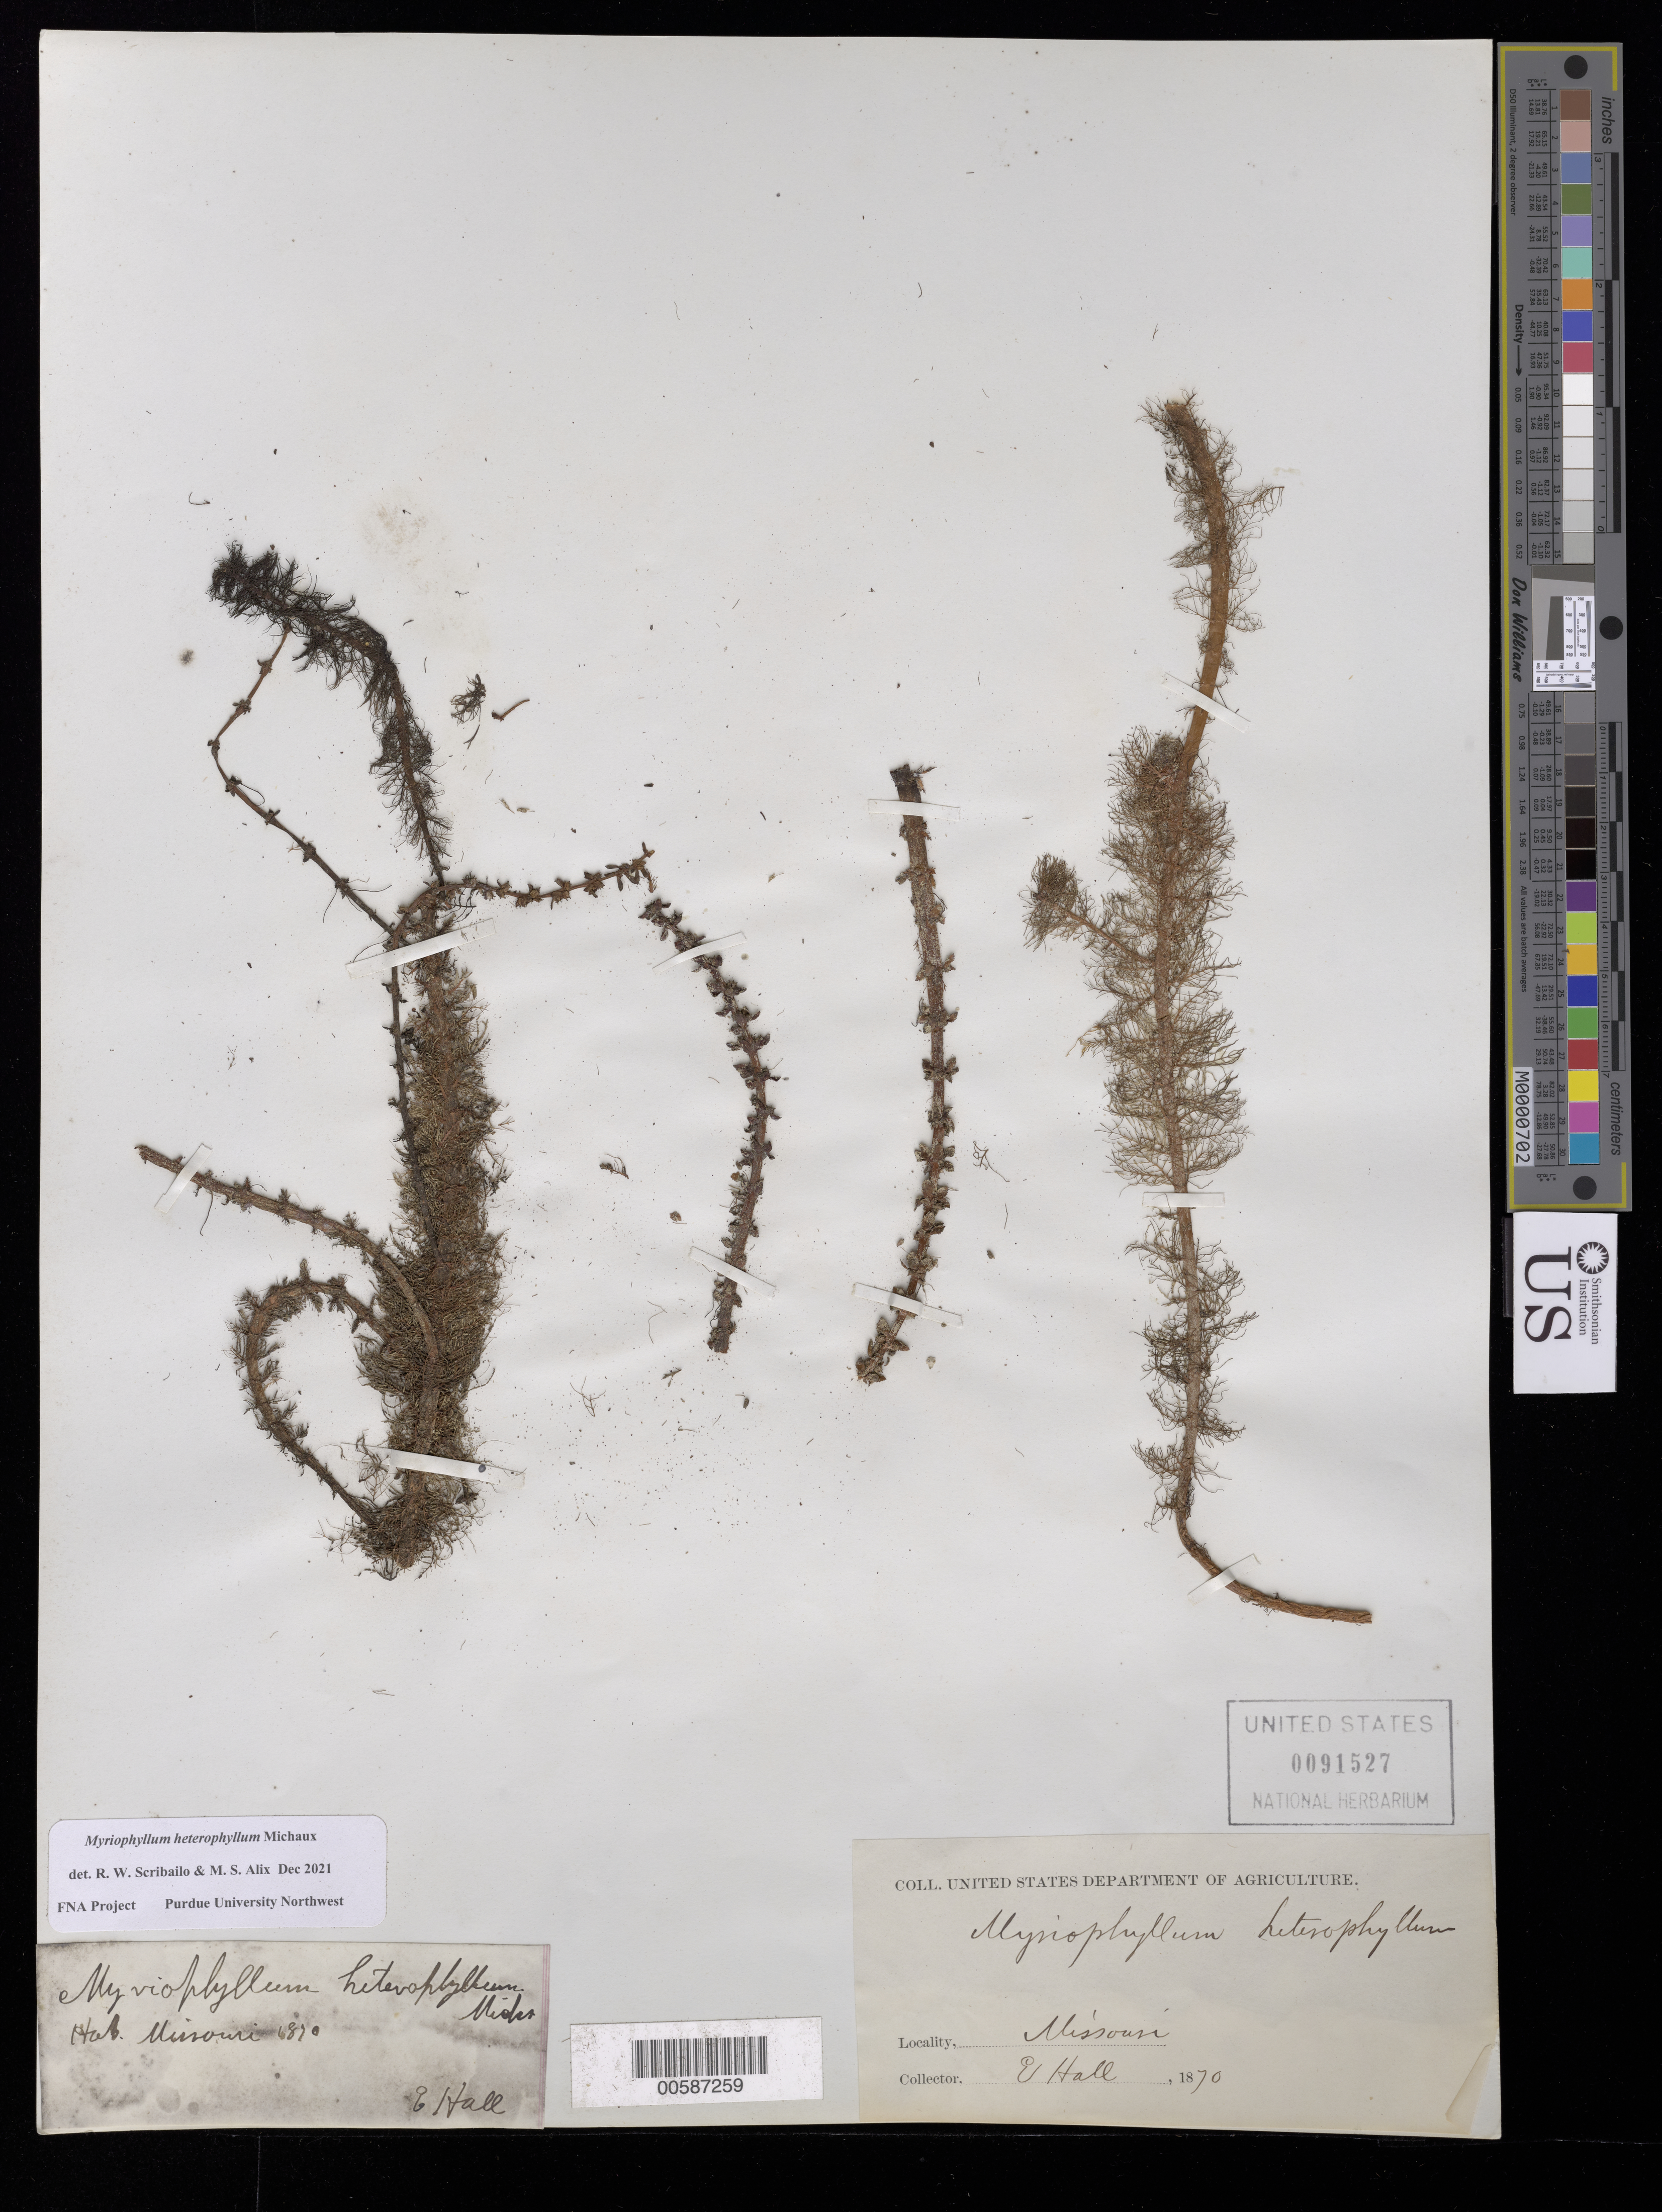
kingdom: Plantae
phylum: Tracheophyta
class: Magnoliopsida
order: Saxifragales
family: Haloragaceae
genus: Myriophyllum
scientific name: Myriophyllum heterophyllum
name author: Michx.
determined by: Scribailo, R. W.; Alix, M. S.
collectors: E. Hall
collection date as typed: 1870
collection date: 1870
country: United States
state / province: Missouri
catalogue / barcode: US 91527